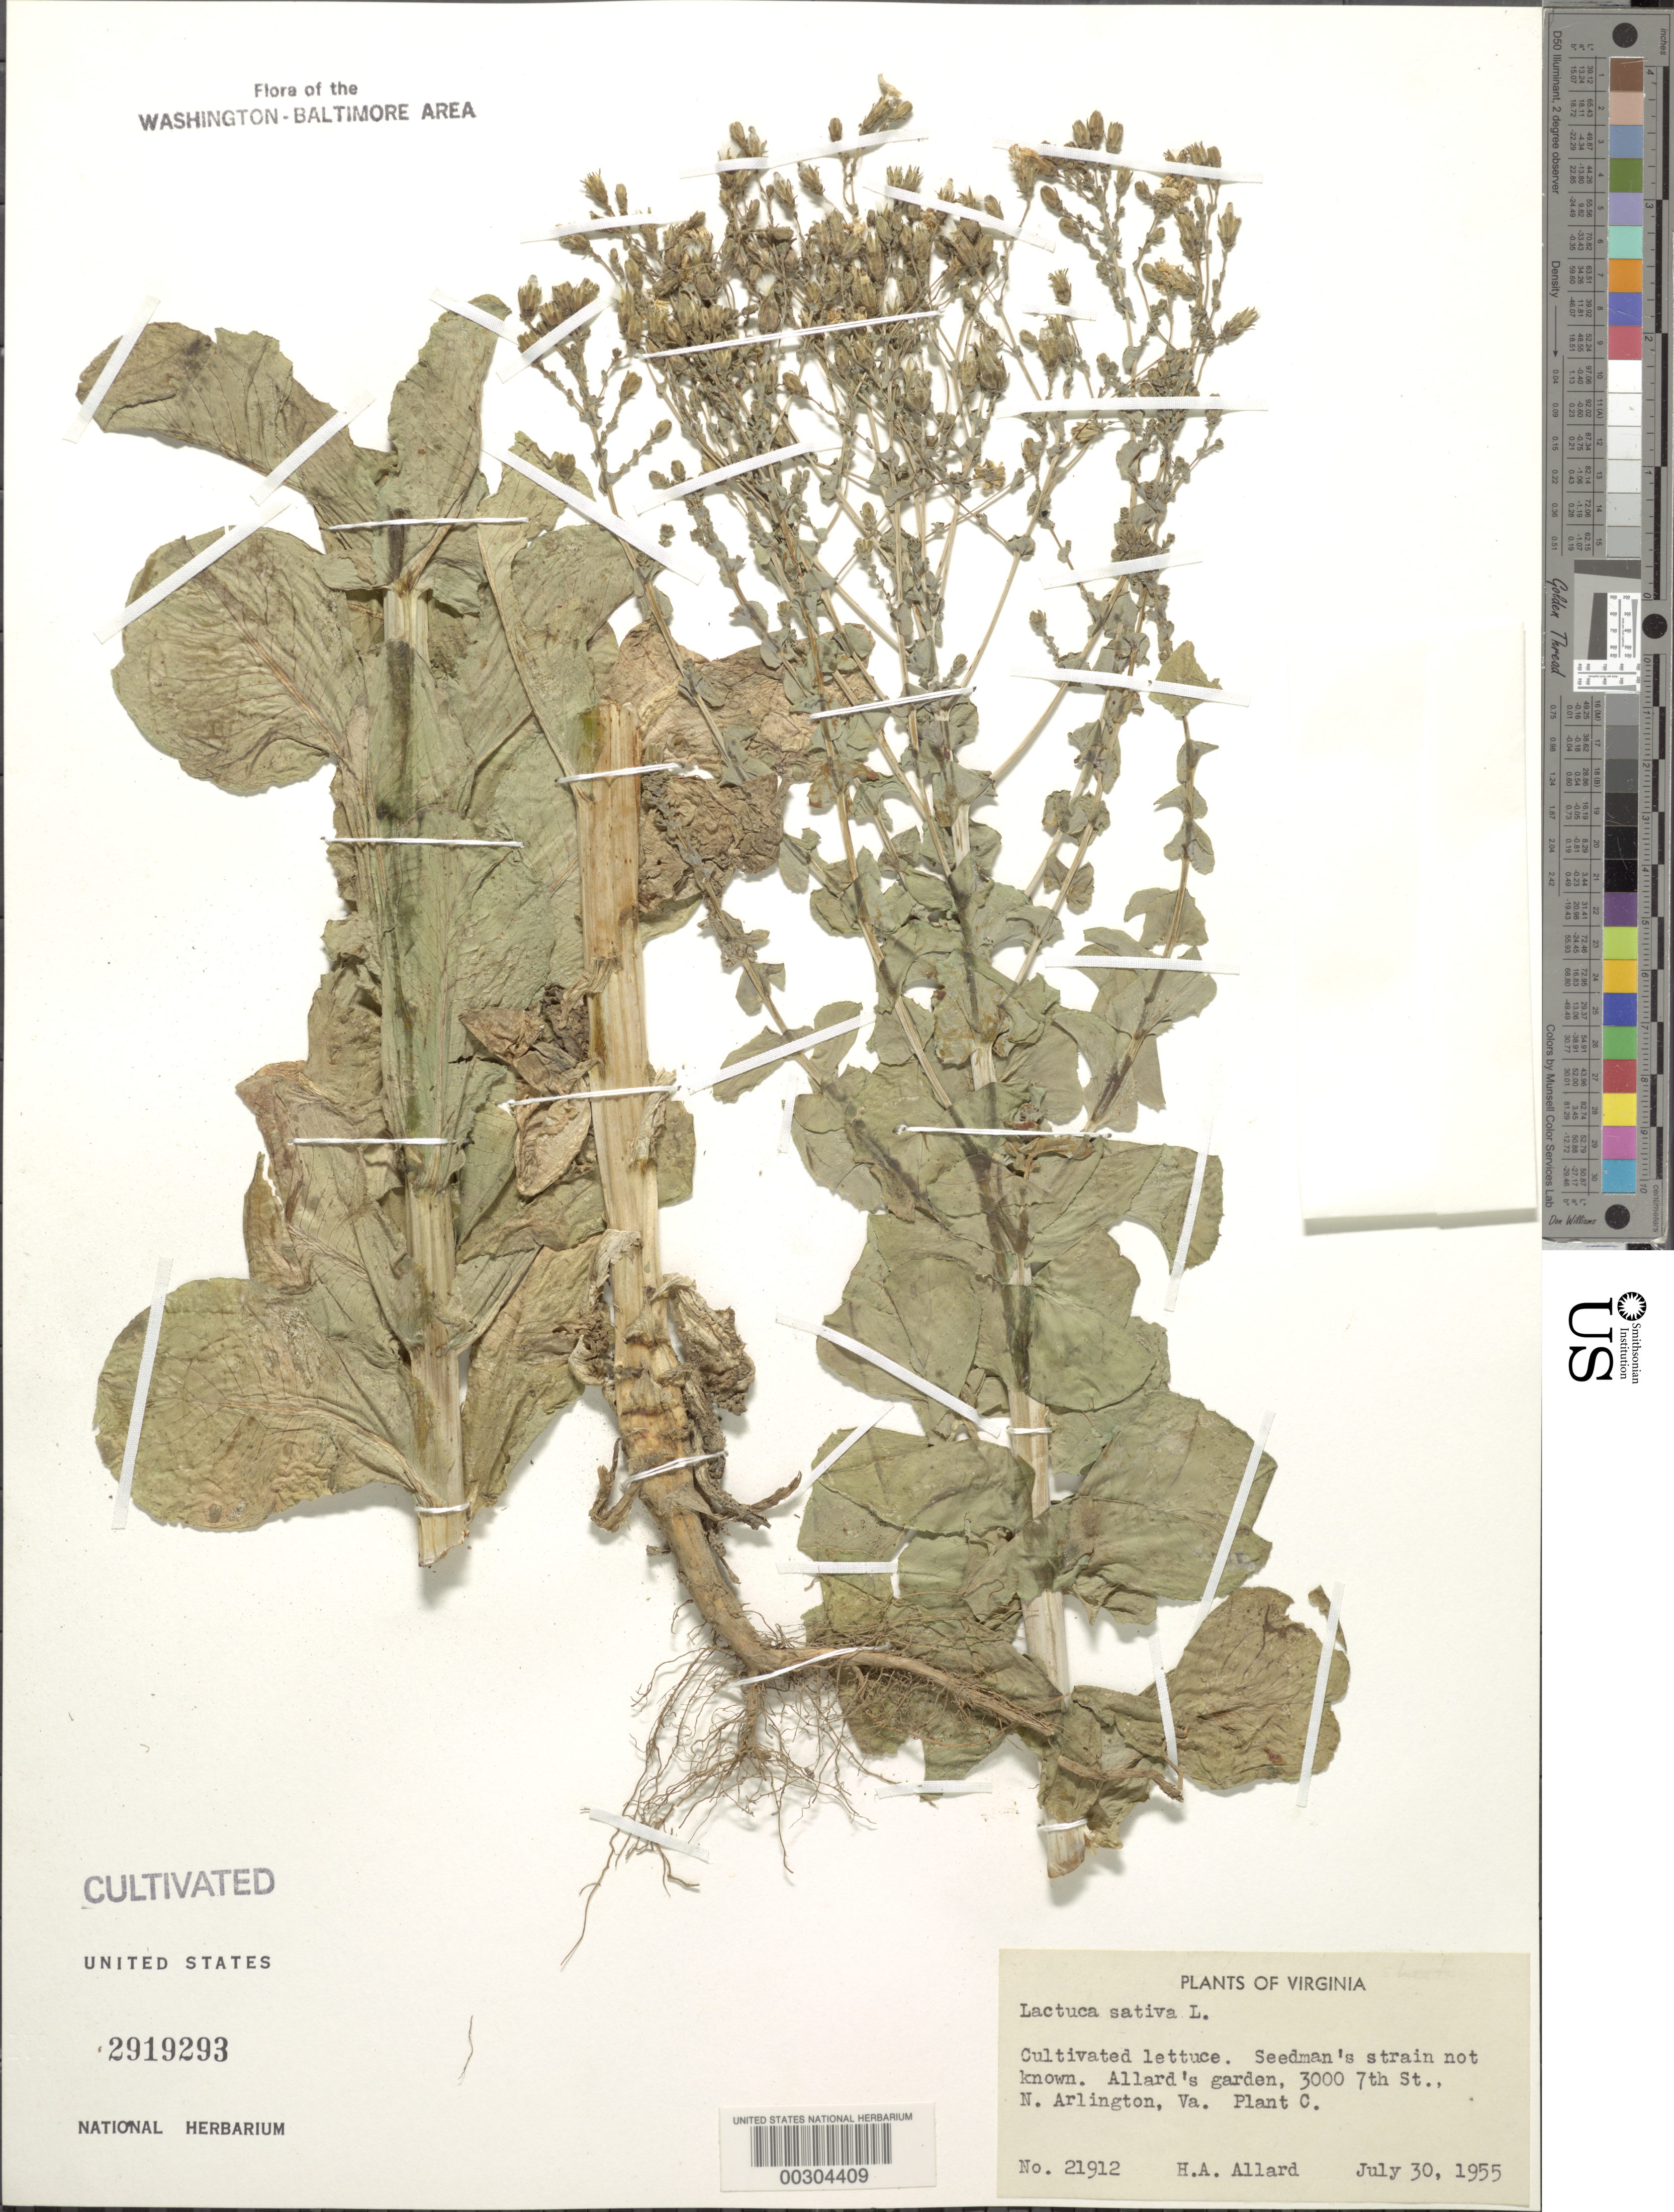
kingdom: Plantae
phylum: Tracheophyta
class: Magnoliopsida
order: Asterales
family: Asteraceae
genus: Lactuca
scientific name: Lactuca sativa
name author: L.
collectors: H. A. Allard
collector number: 21912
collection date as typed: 30 Jul 1955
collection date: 1955-07-30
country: United States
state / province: Virginia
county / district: Arlington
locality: N Arlington, 3000 7th St, Allard's garden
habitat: Garden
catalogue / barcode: US 2919293